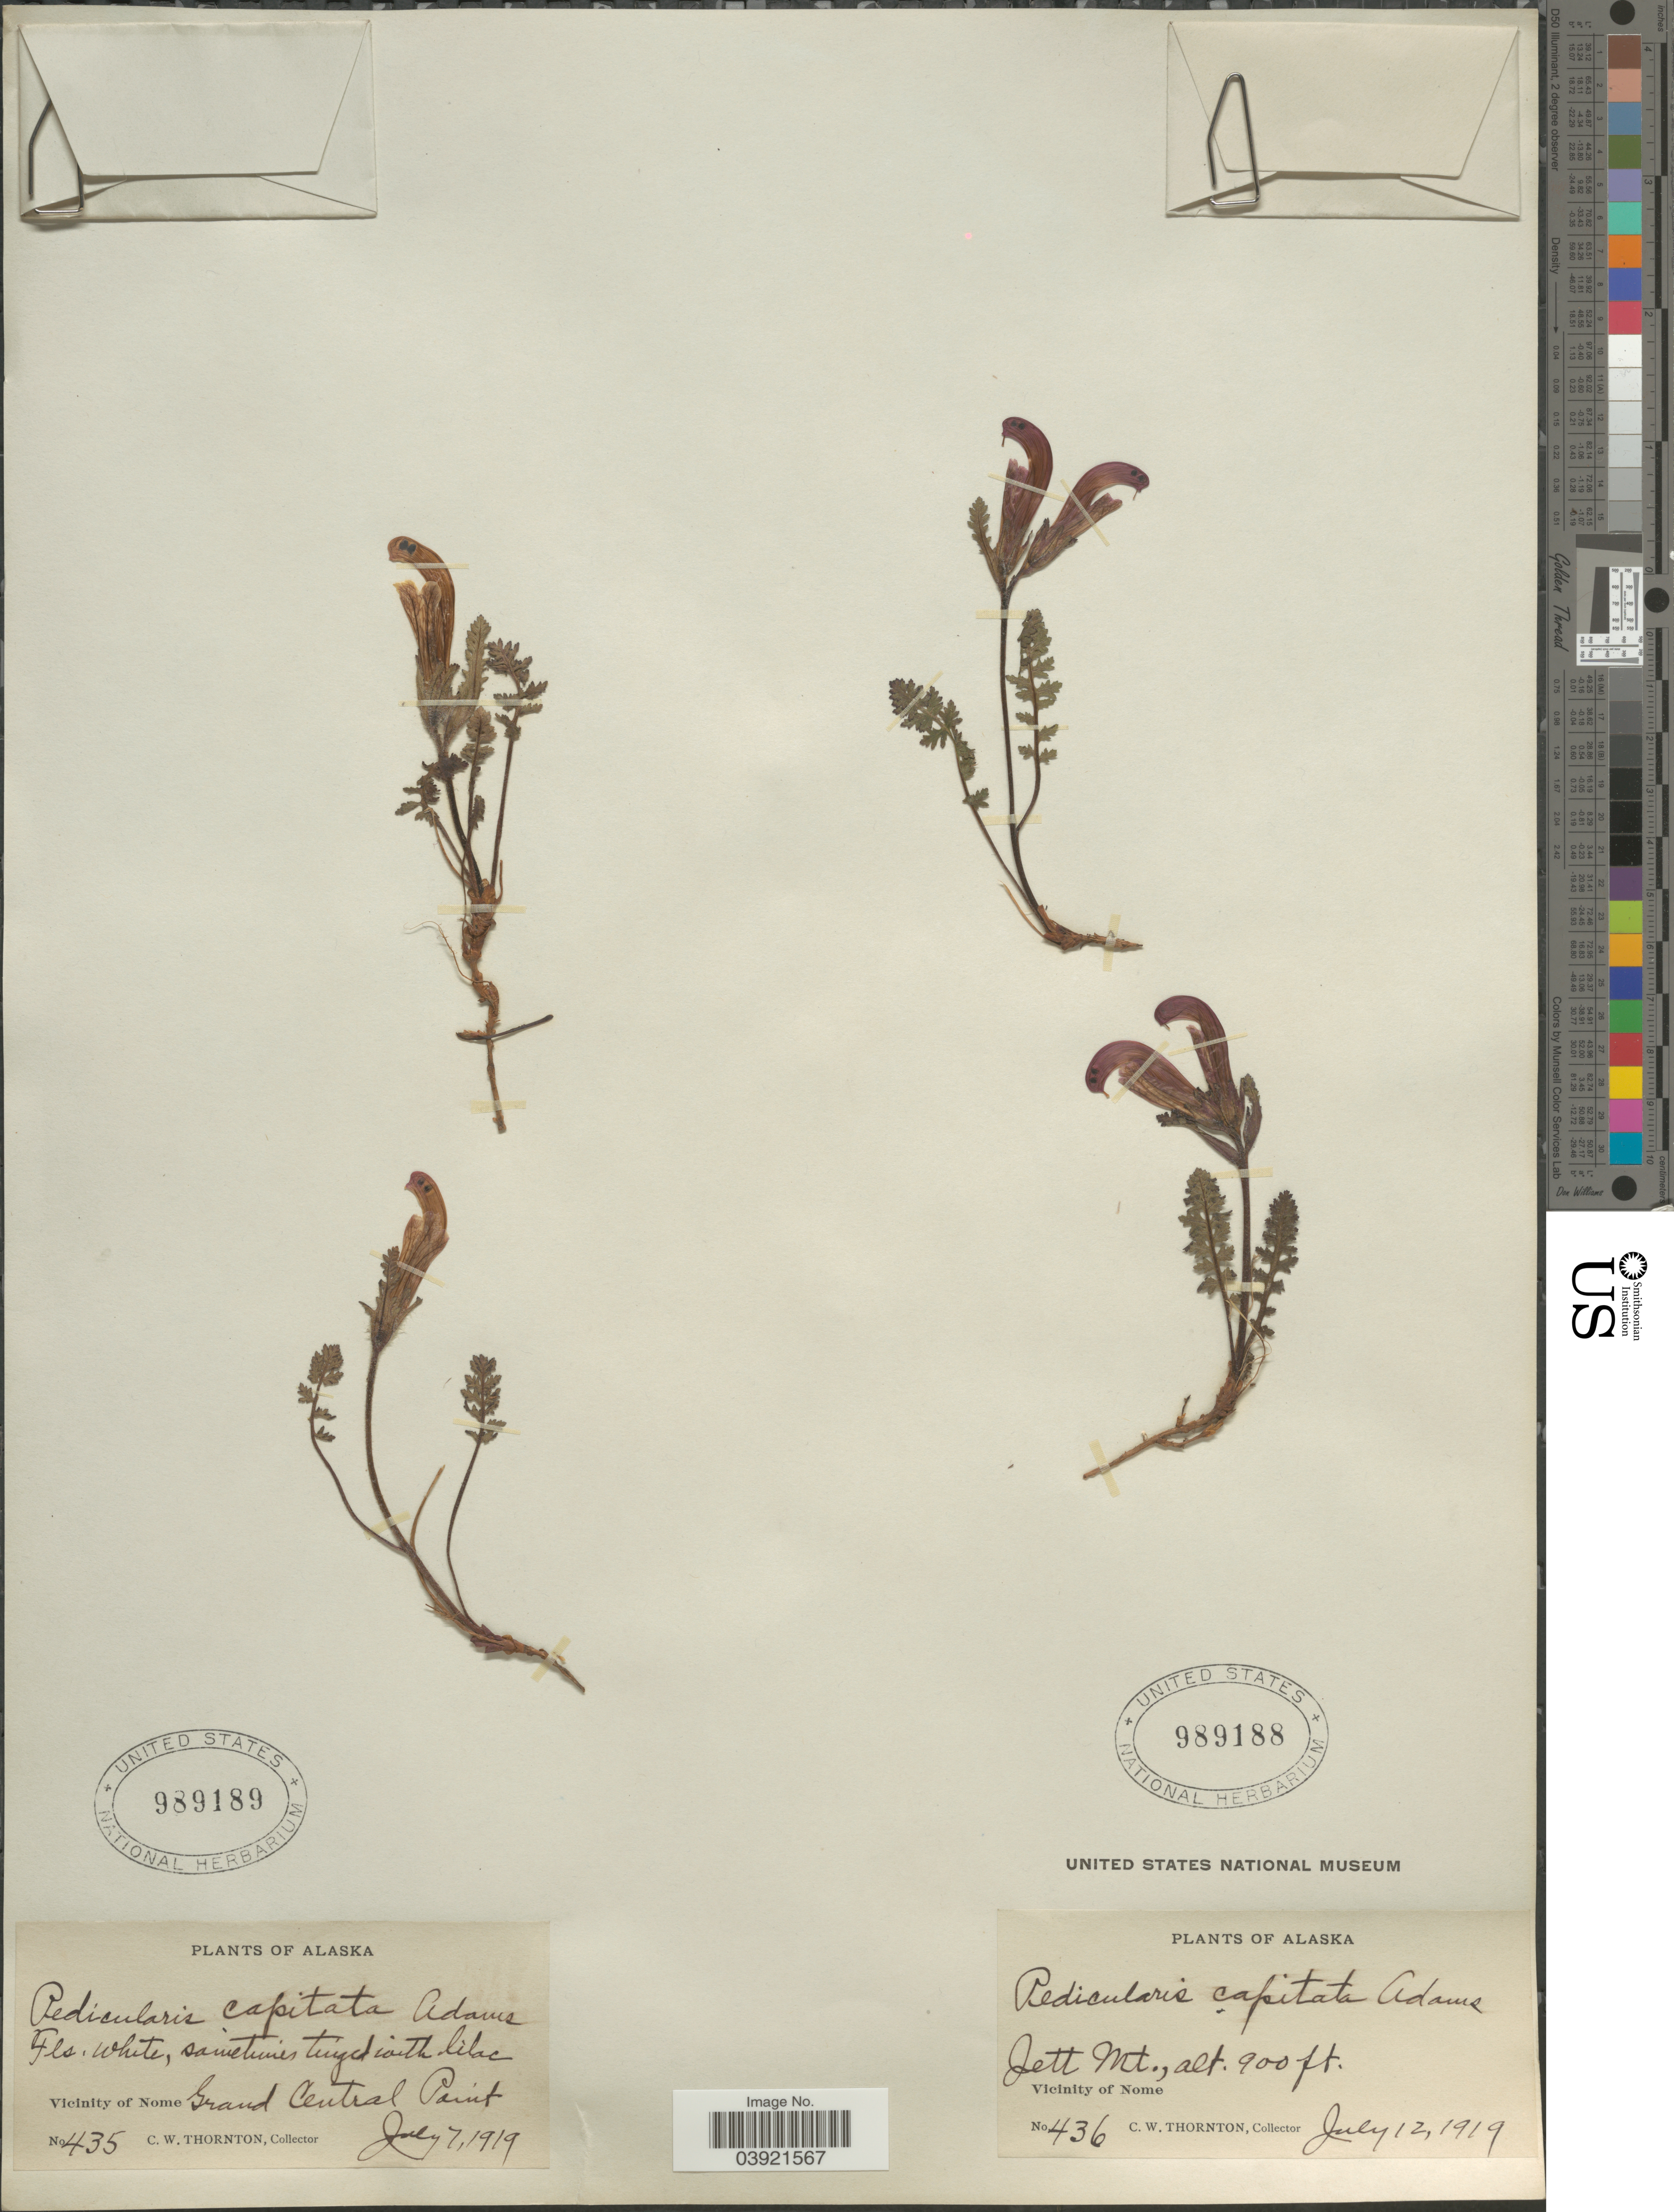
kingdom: Plantae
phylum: Tracheophyta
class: Magnoliopsida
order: Lamiales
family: Orobanchaceae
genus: Pedicularis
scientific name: Pedicularis capitata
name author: Adams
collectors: C. Thornton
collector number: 436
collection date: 1919-07-12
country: United States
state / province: Alaska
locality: Jett Mt. Vicinity of Nome.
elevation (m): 274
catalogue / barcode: US 989188-2